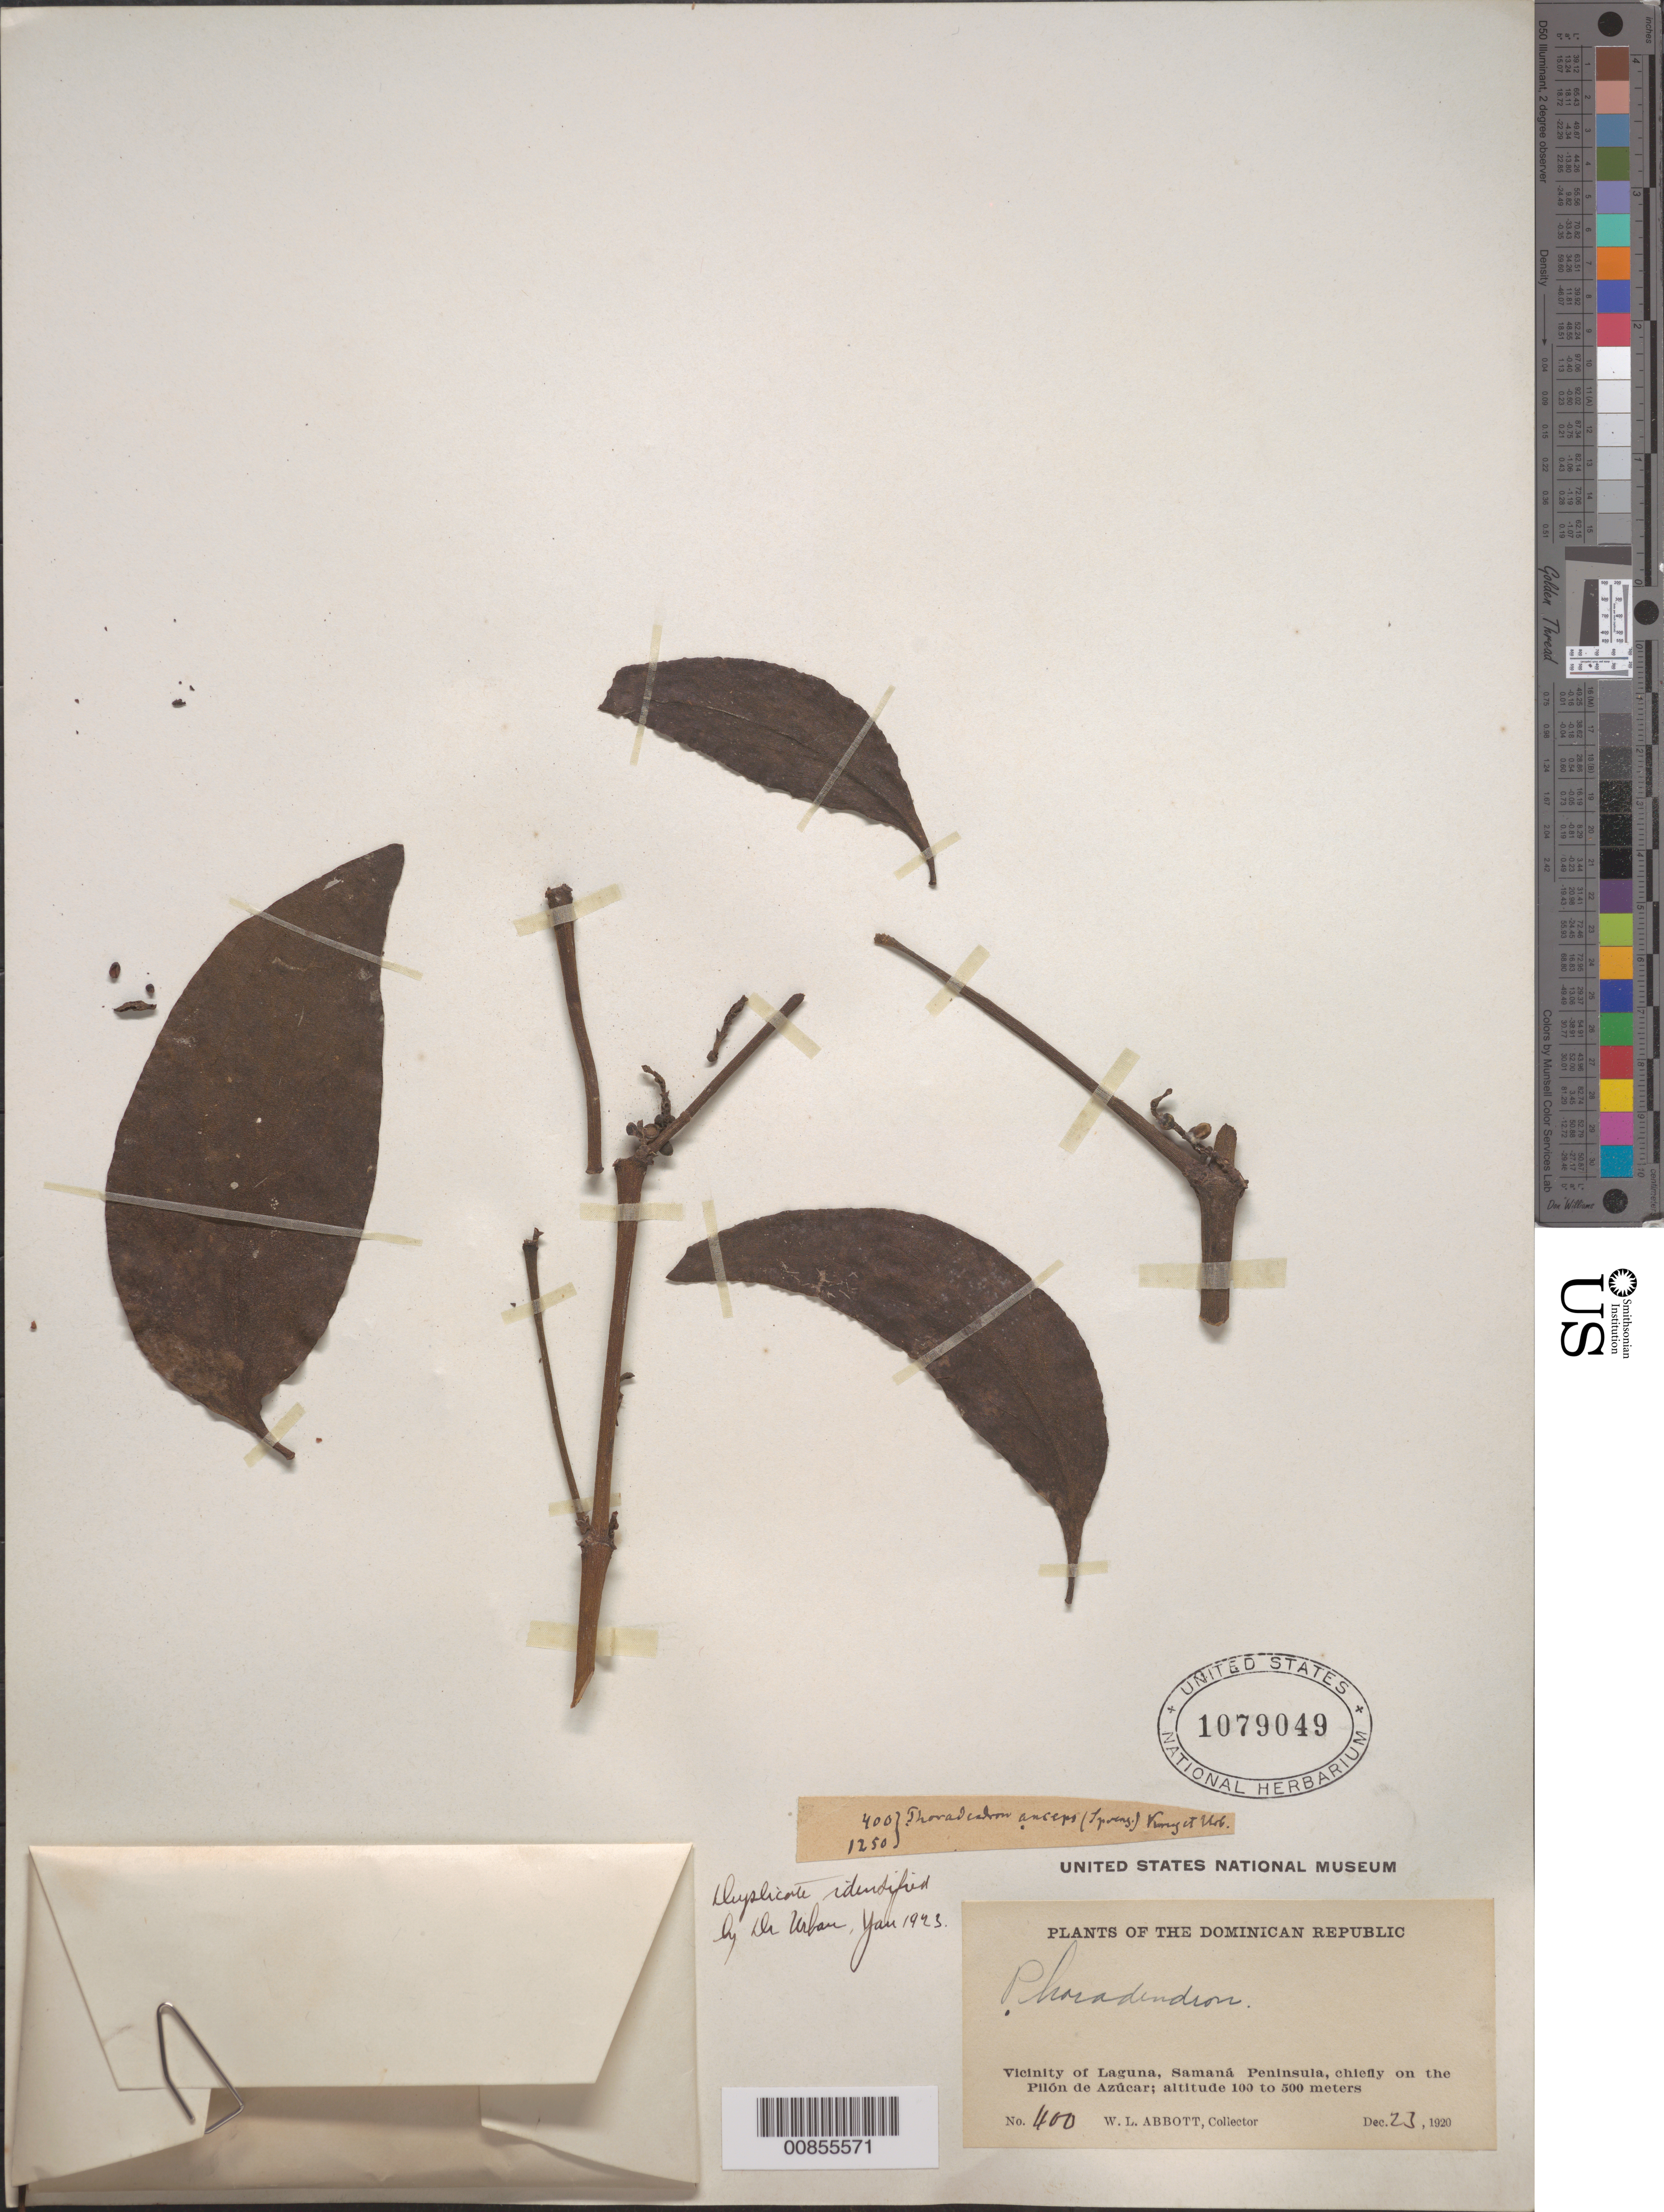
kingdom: Plantae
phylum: Tracheophyta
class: Magnoliopsida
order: Santalales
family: Viscaceae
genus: Phoradendron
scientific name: Phoradendron anceps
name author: (Spreng.) M. Gómez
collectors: W. L. Abbott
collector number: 400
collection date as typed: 23 Dec 1920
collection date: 1920-12-23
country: Dominican Republic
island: Hispaniola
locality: Vicinity of Laguna, Península, chiefly on the Pilón de Azúcar.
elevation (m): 100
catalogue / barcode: US 1079049